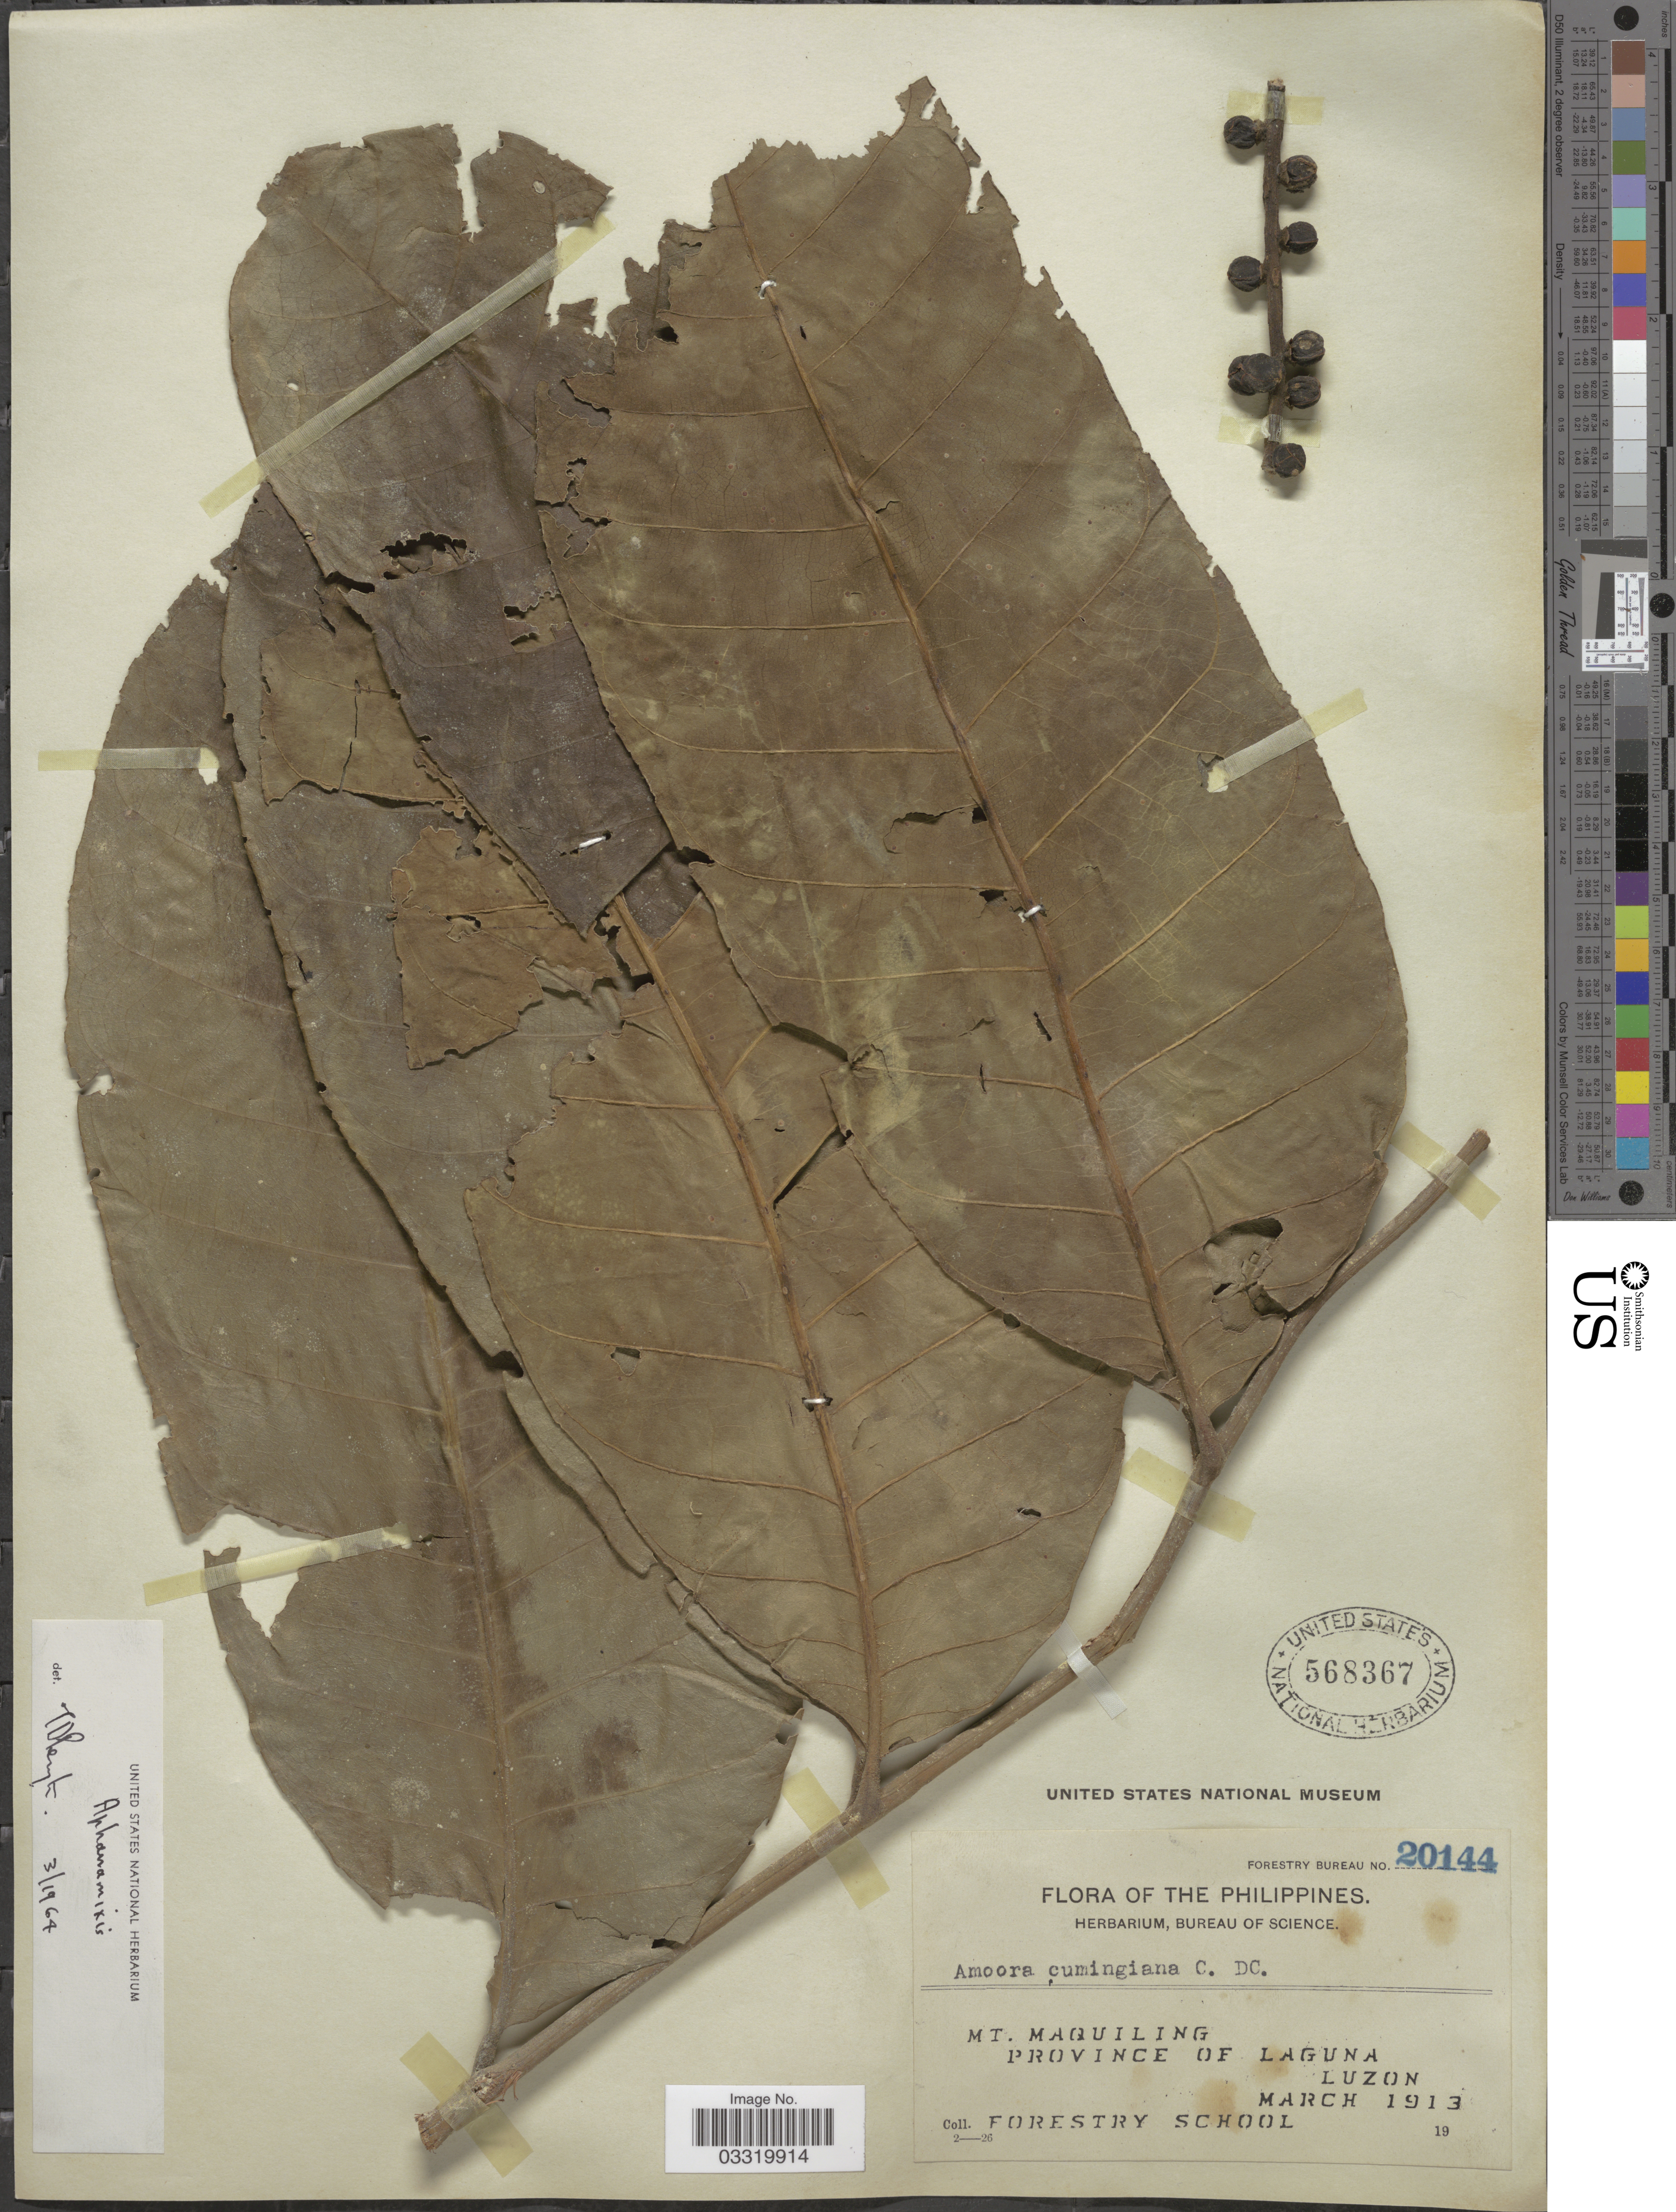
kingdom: Plantae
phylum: Tracheophyta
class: Magnoliopsida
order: Sapindales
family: Meliaceae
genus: Aphanamixis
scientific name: Aphanamixis polystachya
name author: (Wall.) R. Parker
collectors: Forestry School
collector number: Forestry Bureau 20144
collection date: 1913-03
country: Philippines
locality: Mt. Maquiling, Province of Laguna, Luzon.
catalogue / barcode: US 568367